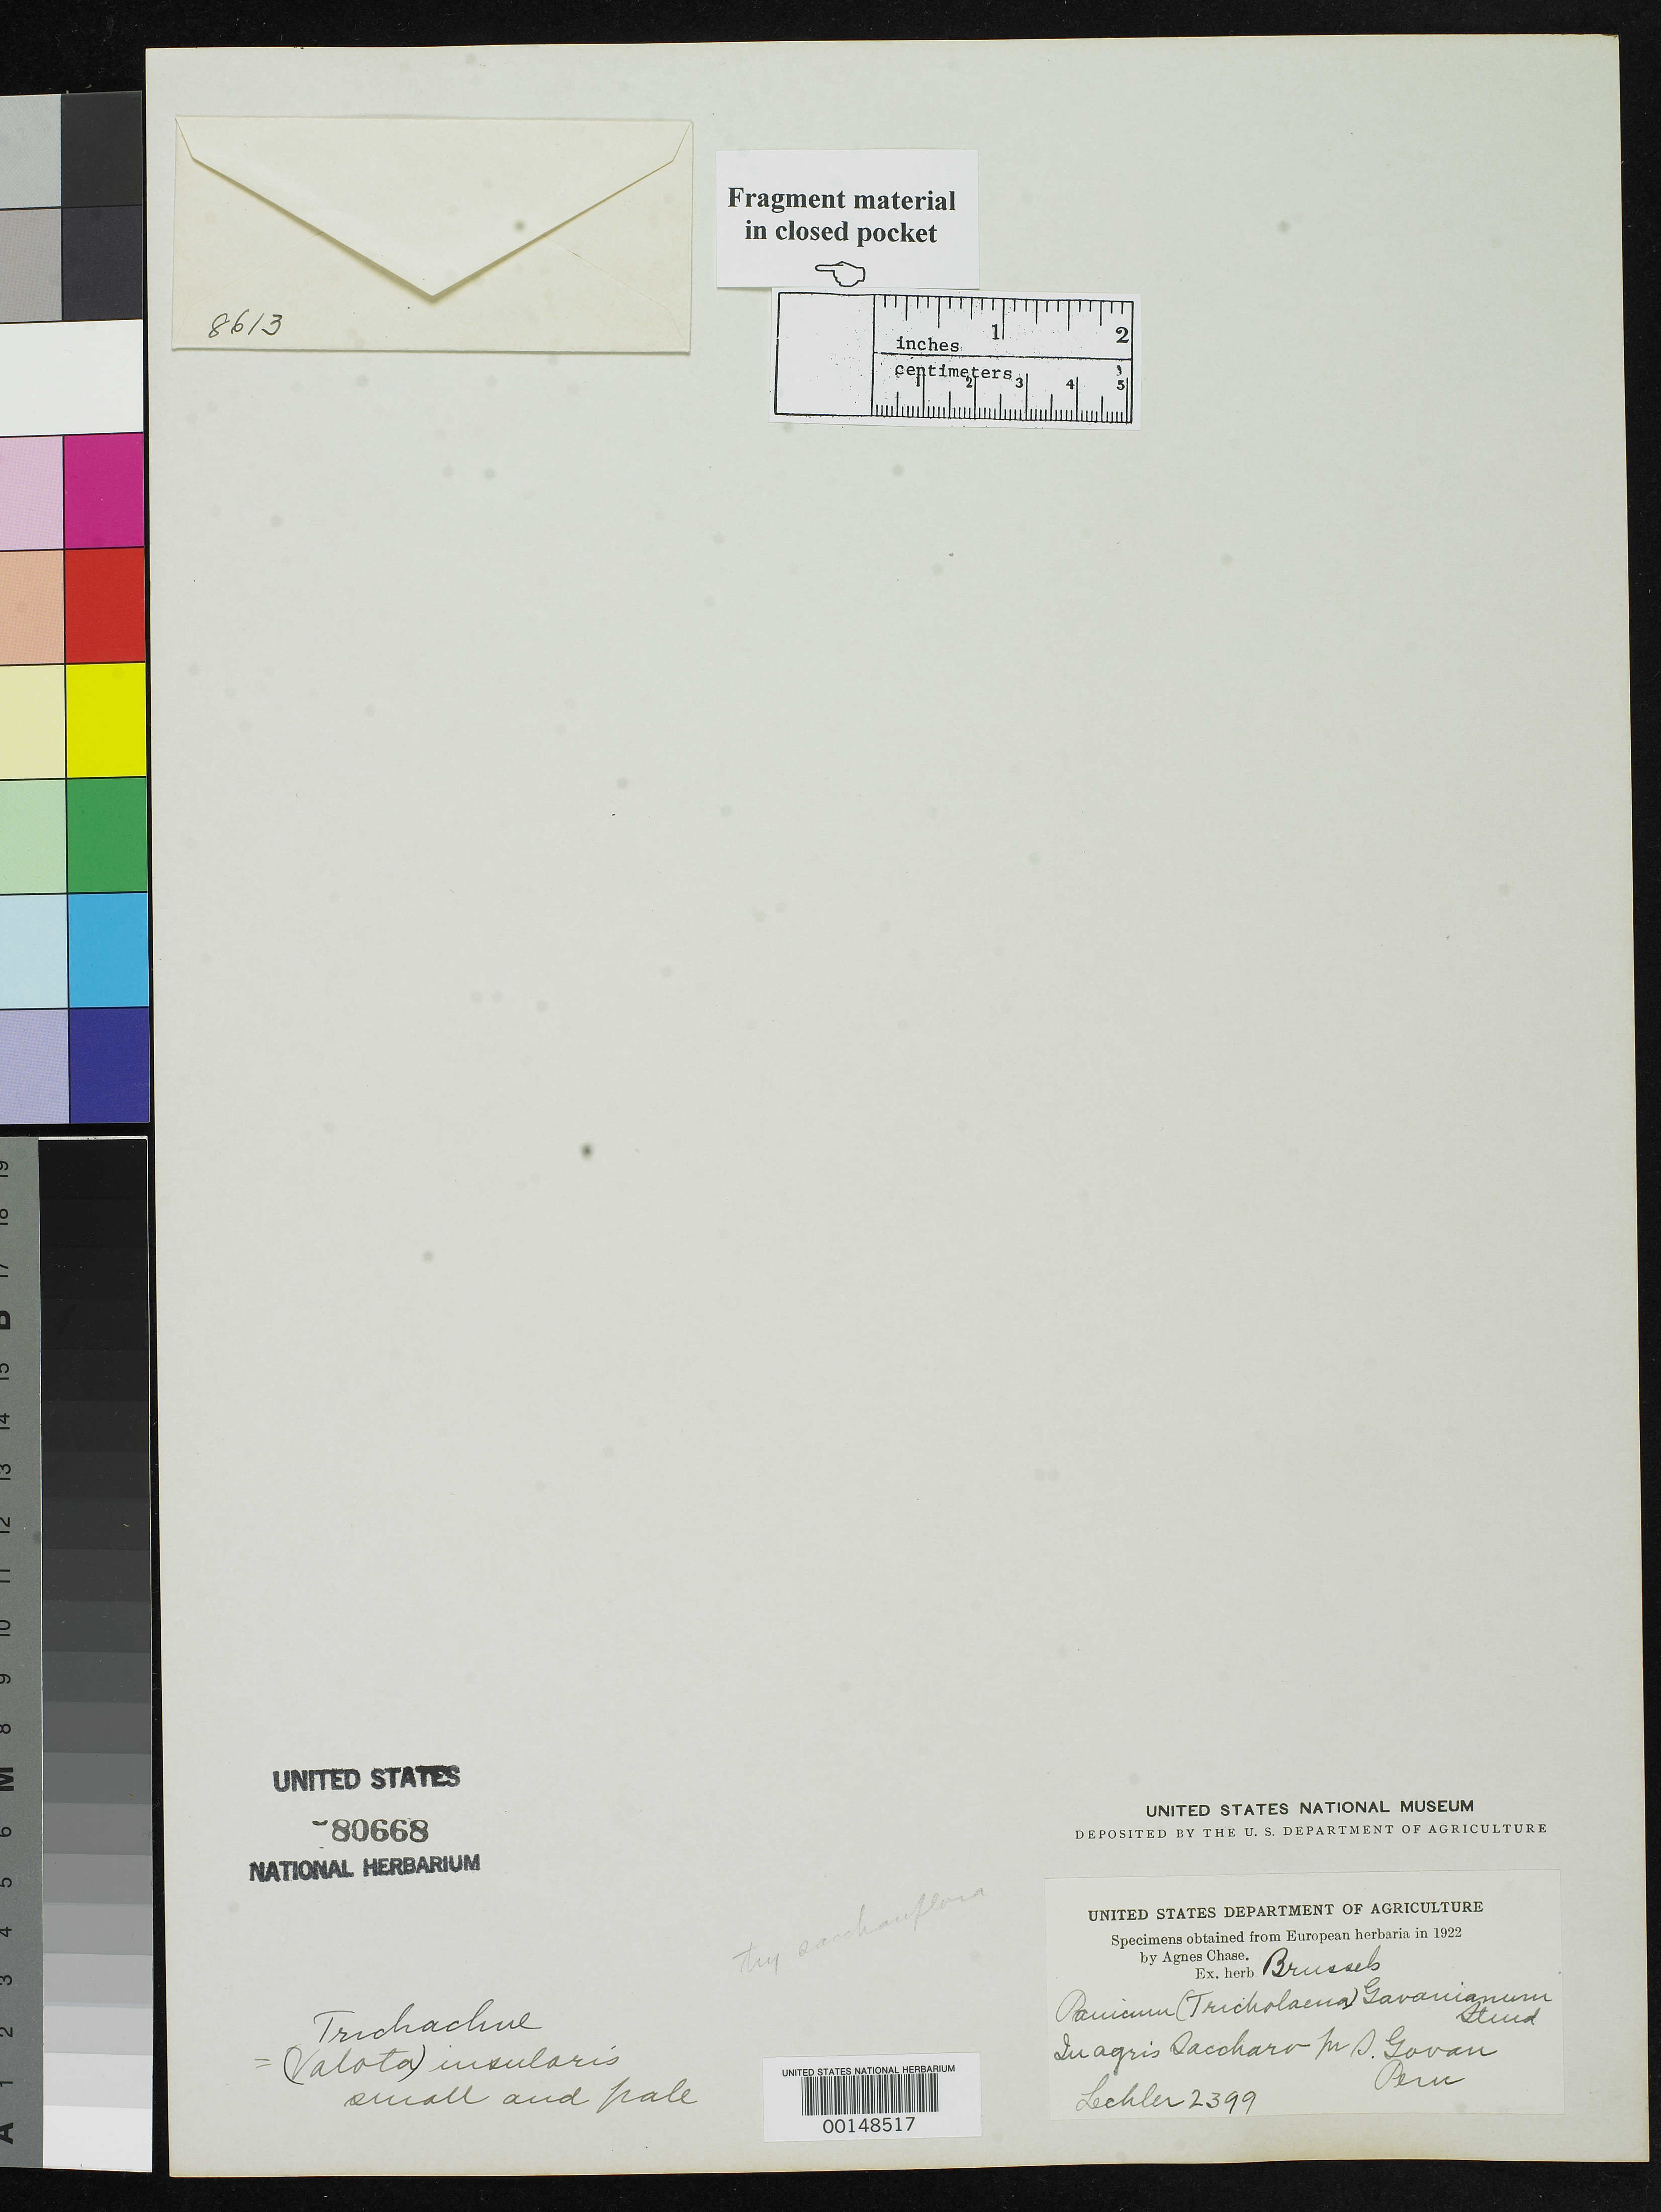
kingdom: Plantae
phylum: Tracheophyta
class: Liliopsida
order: Poales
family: Poaceae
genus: Panicum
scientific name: Panicum gavanianum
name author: Steud. in Lech.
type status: Type Fragment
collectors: W. Lechler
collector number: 2399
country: Peru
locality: Saccharo, S. Govan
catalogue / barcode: US 80668